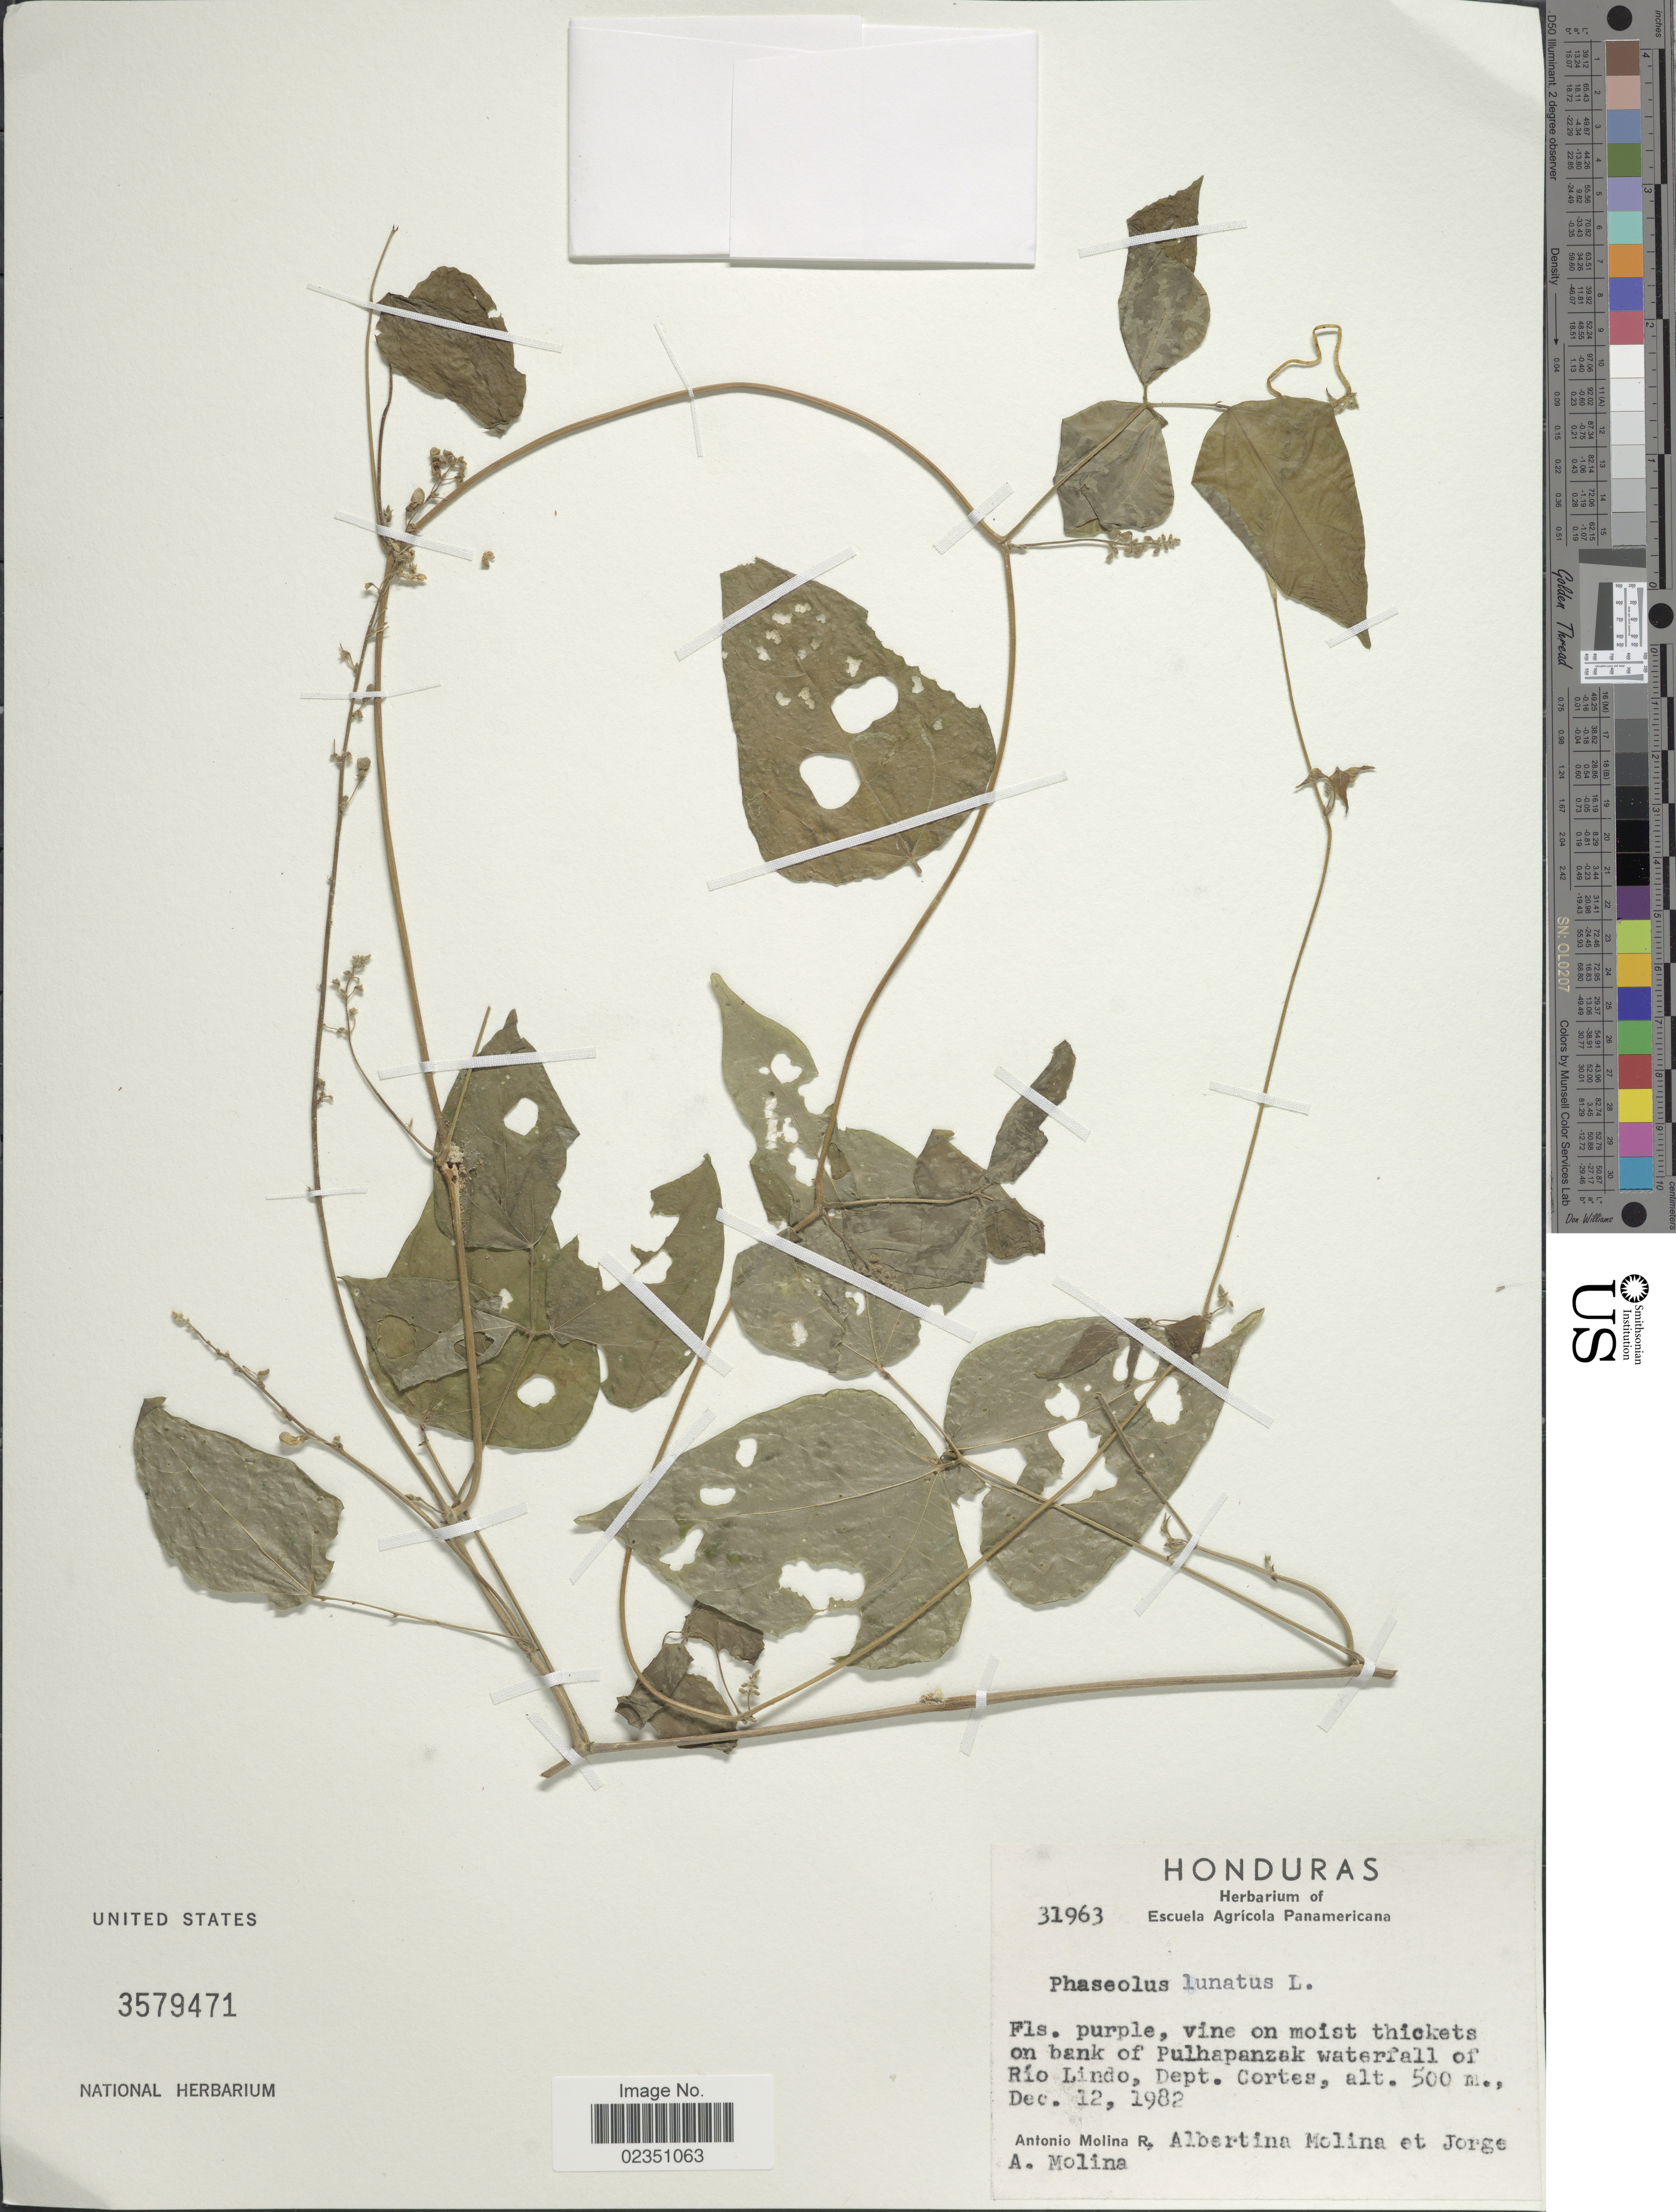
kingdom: Plantae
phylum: Tracheophyta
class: Magnoliopsida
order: Fabales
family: Fabaceae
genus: Phaseolus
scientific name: Phaseolus lunatus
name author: L.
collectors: A. Molina R., A. R. Molina & J. Araque Molina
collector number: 31963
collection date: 1982-12-12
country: Honduras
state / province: Cortés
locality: Vine on moist thickets on bank of Pulhapanzak waterfall of Río Lindo, Dept Cortes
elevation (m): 500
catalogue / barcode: US 3579471